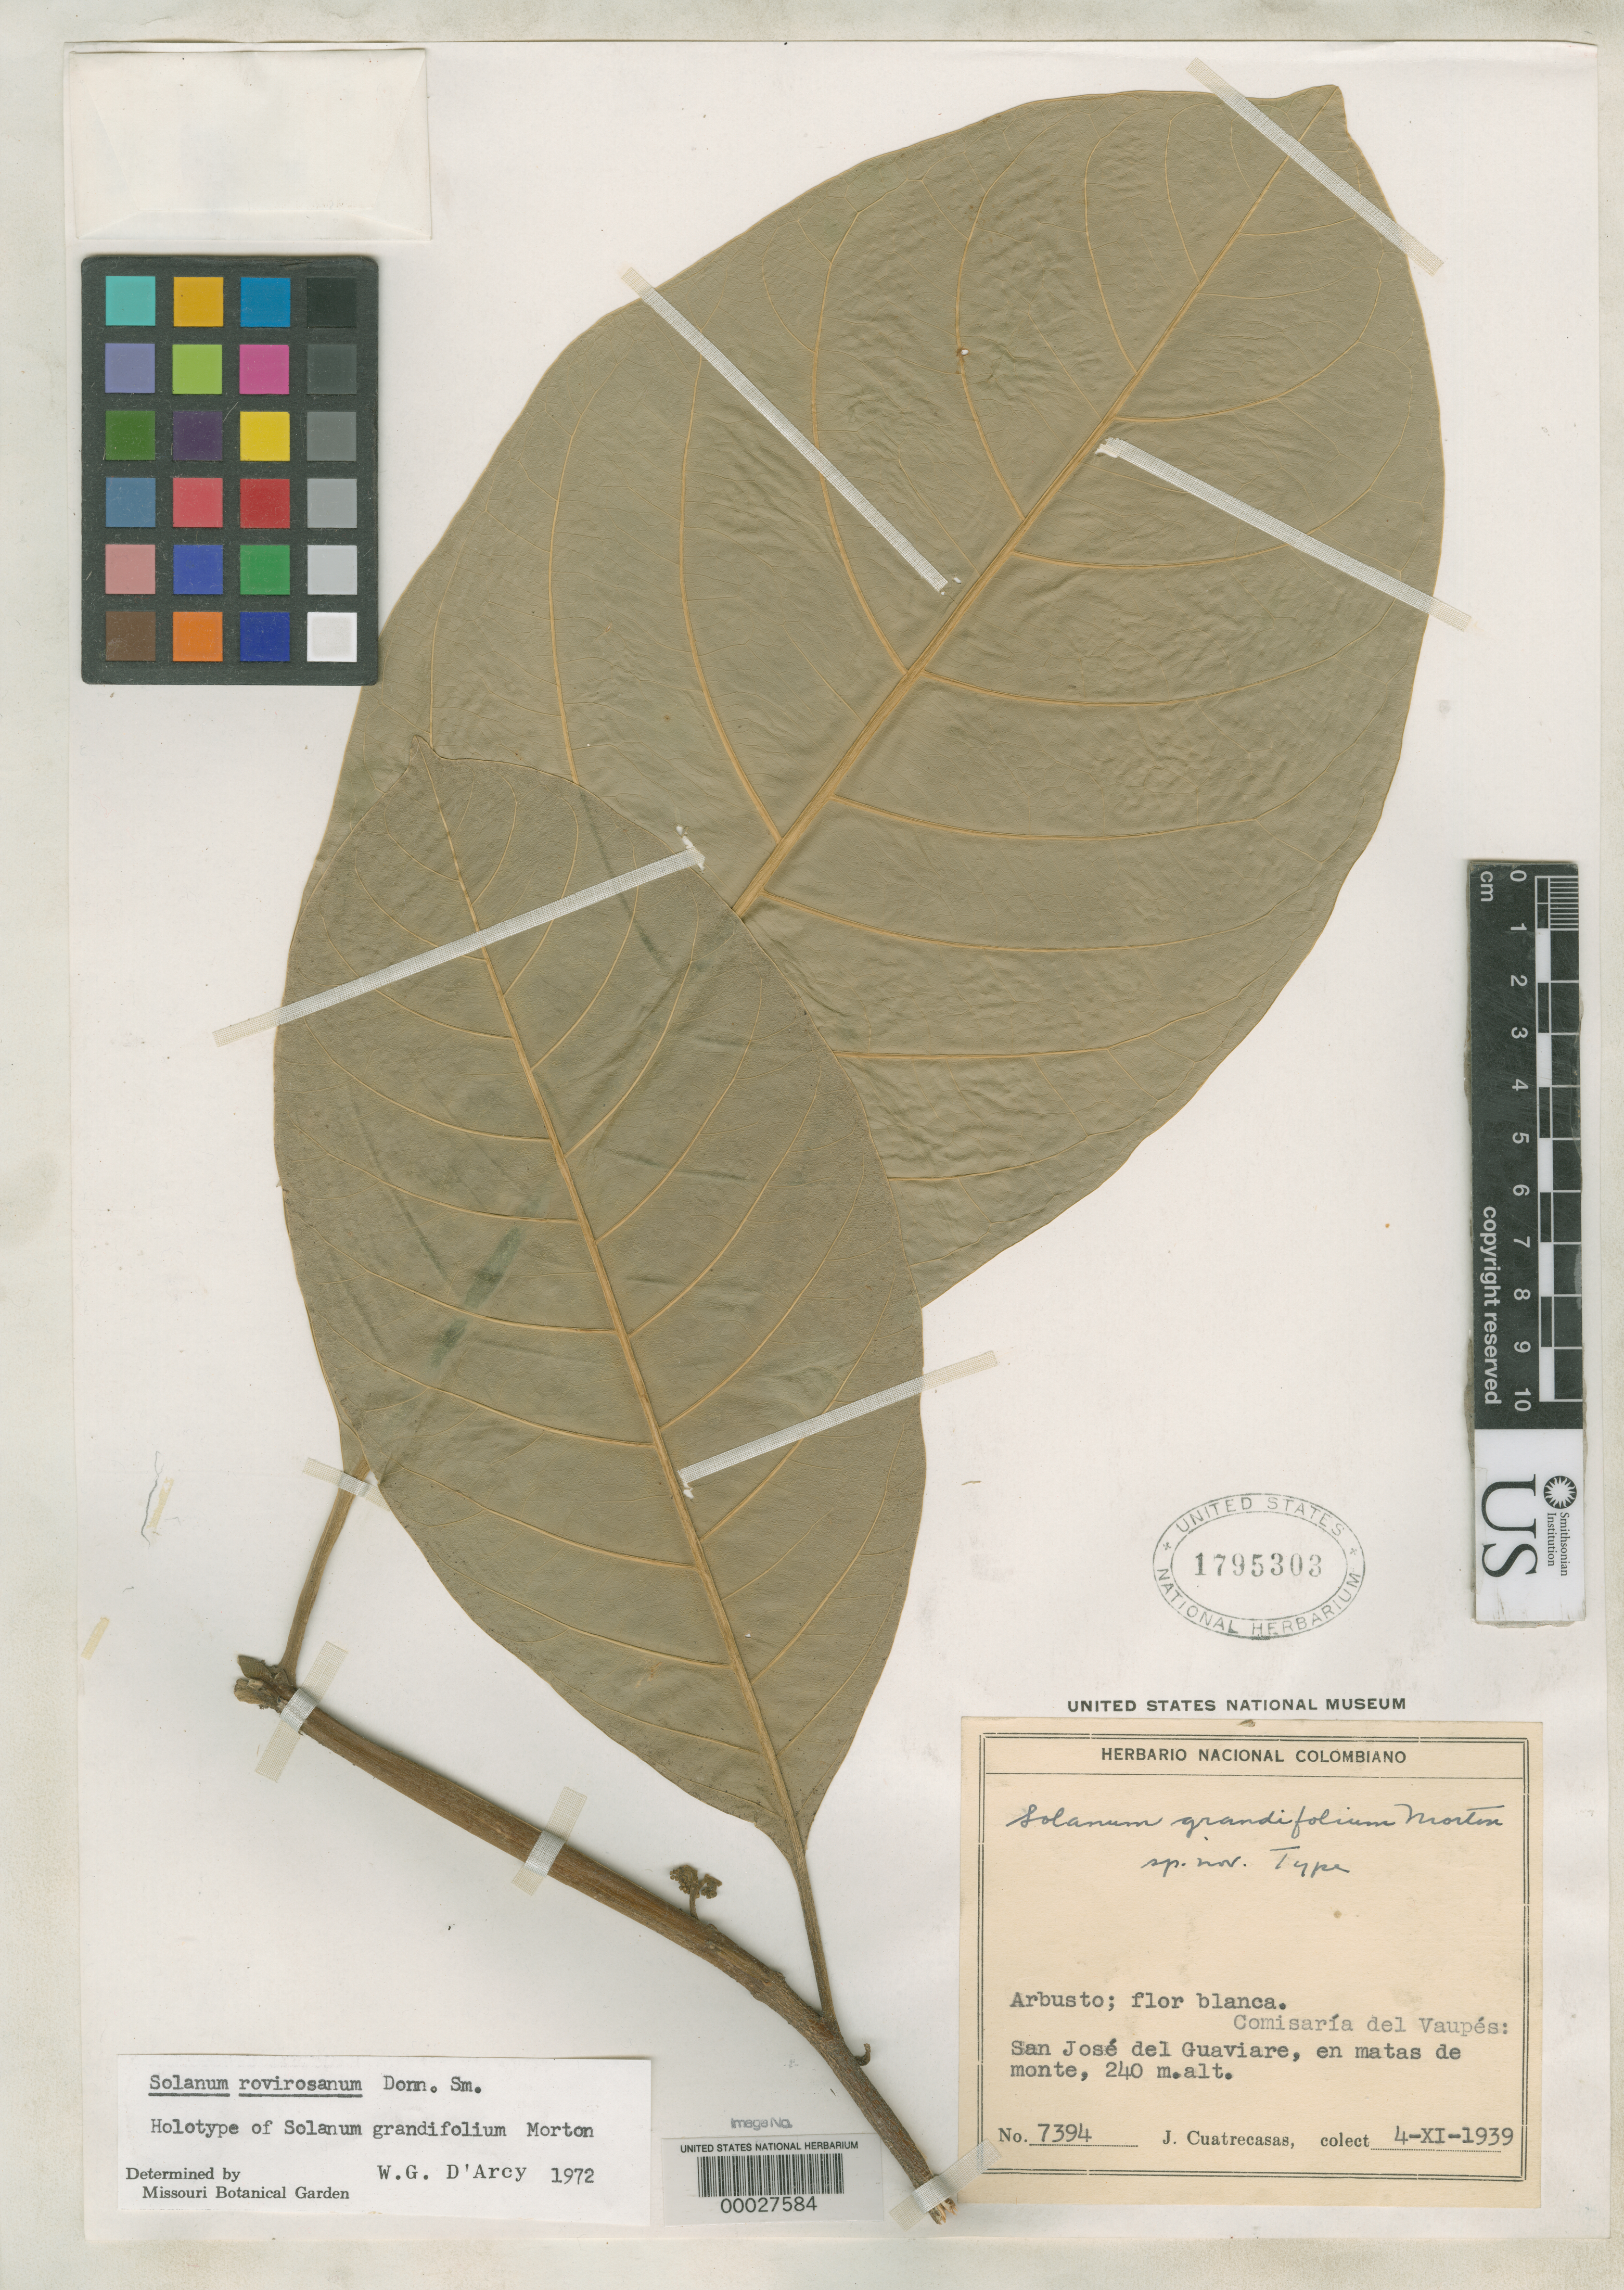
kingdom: Plantae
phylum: Tracheophyta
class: Magnoliopsida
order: Solanales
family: Solanaceae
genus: Solanum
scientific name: Solanum grandifolium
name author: C.V. Morton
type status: Holotype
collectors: J. Cuatrecasas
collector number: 7394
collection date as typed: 04 Nov 1939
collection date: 1939-11-04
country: Colombia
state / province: Vaupés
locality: San Jose del Guaviare.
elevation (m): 240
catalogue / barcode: US 1795303